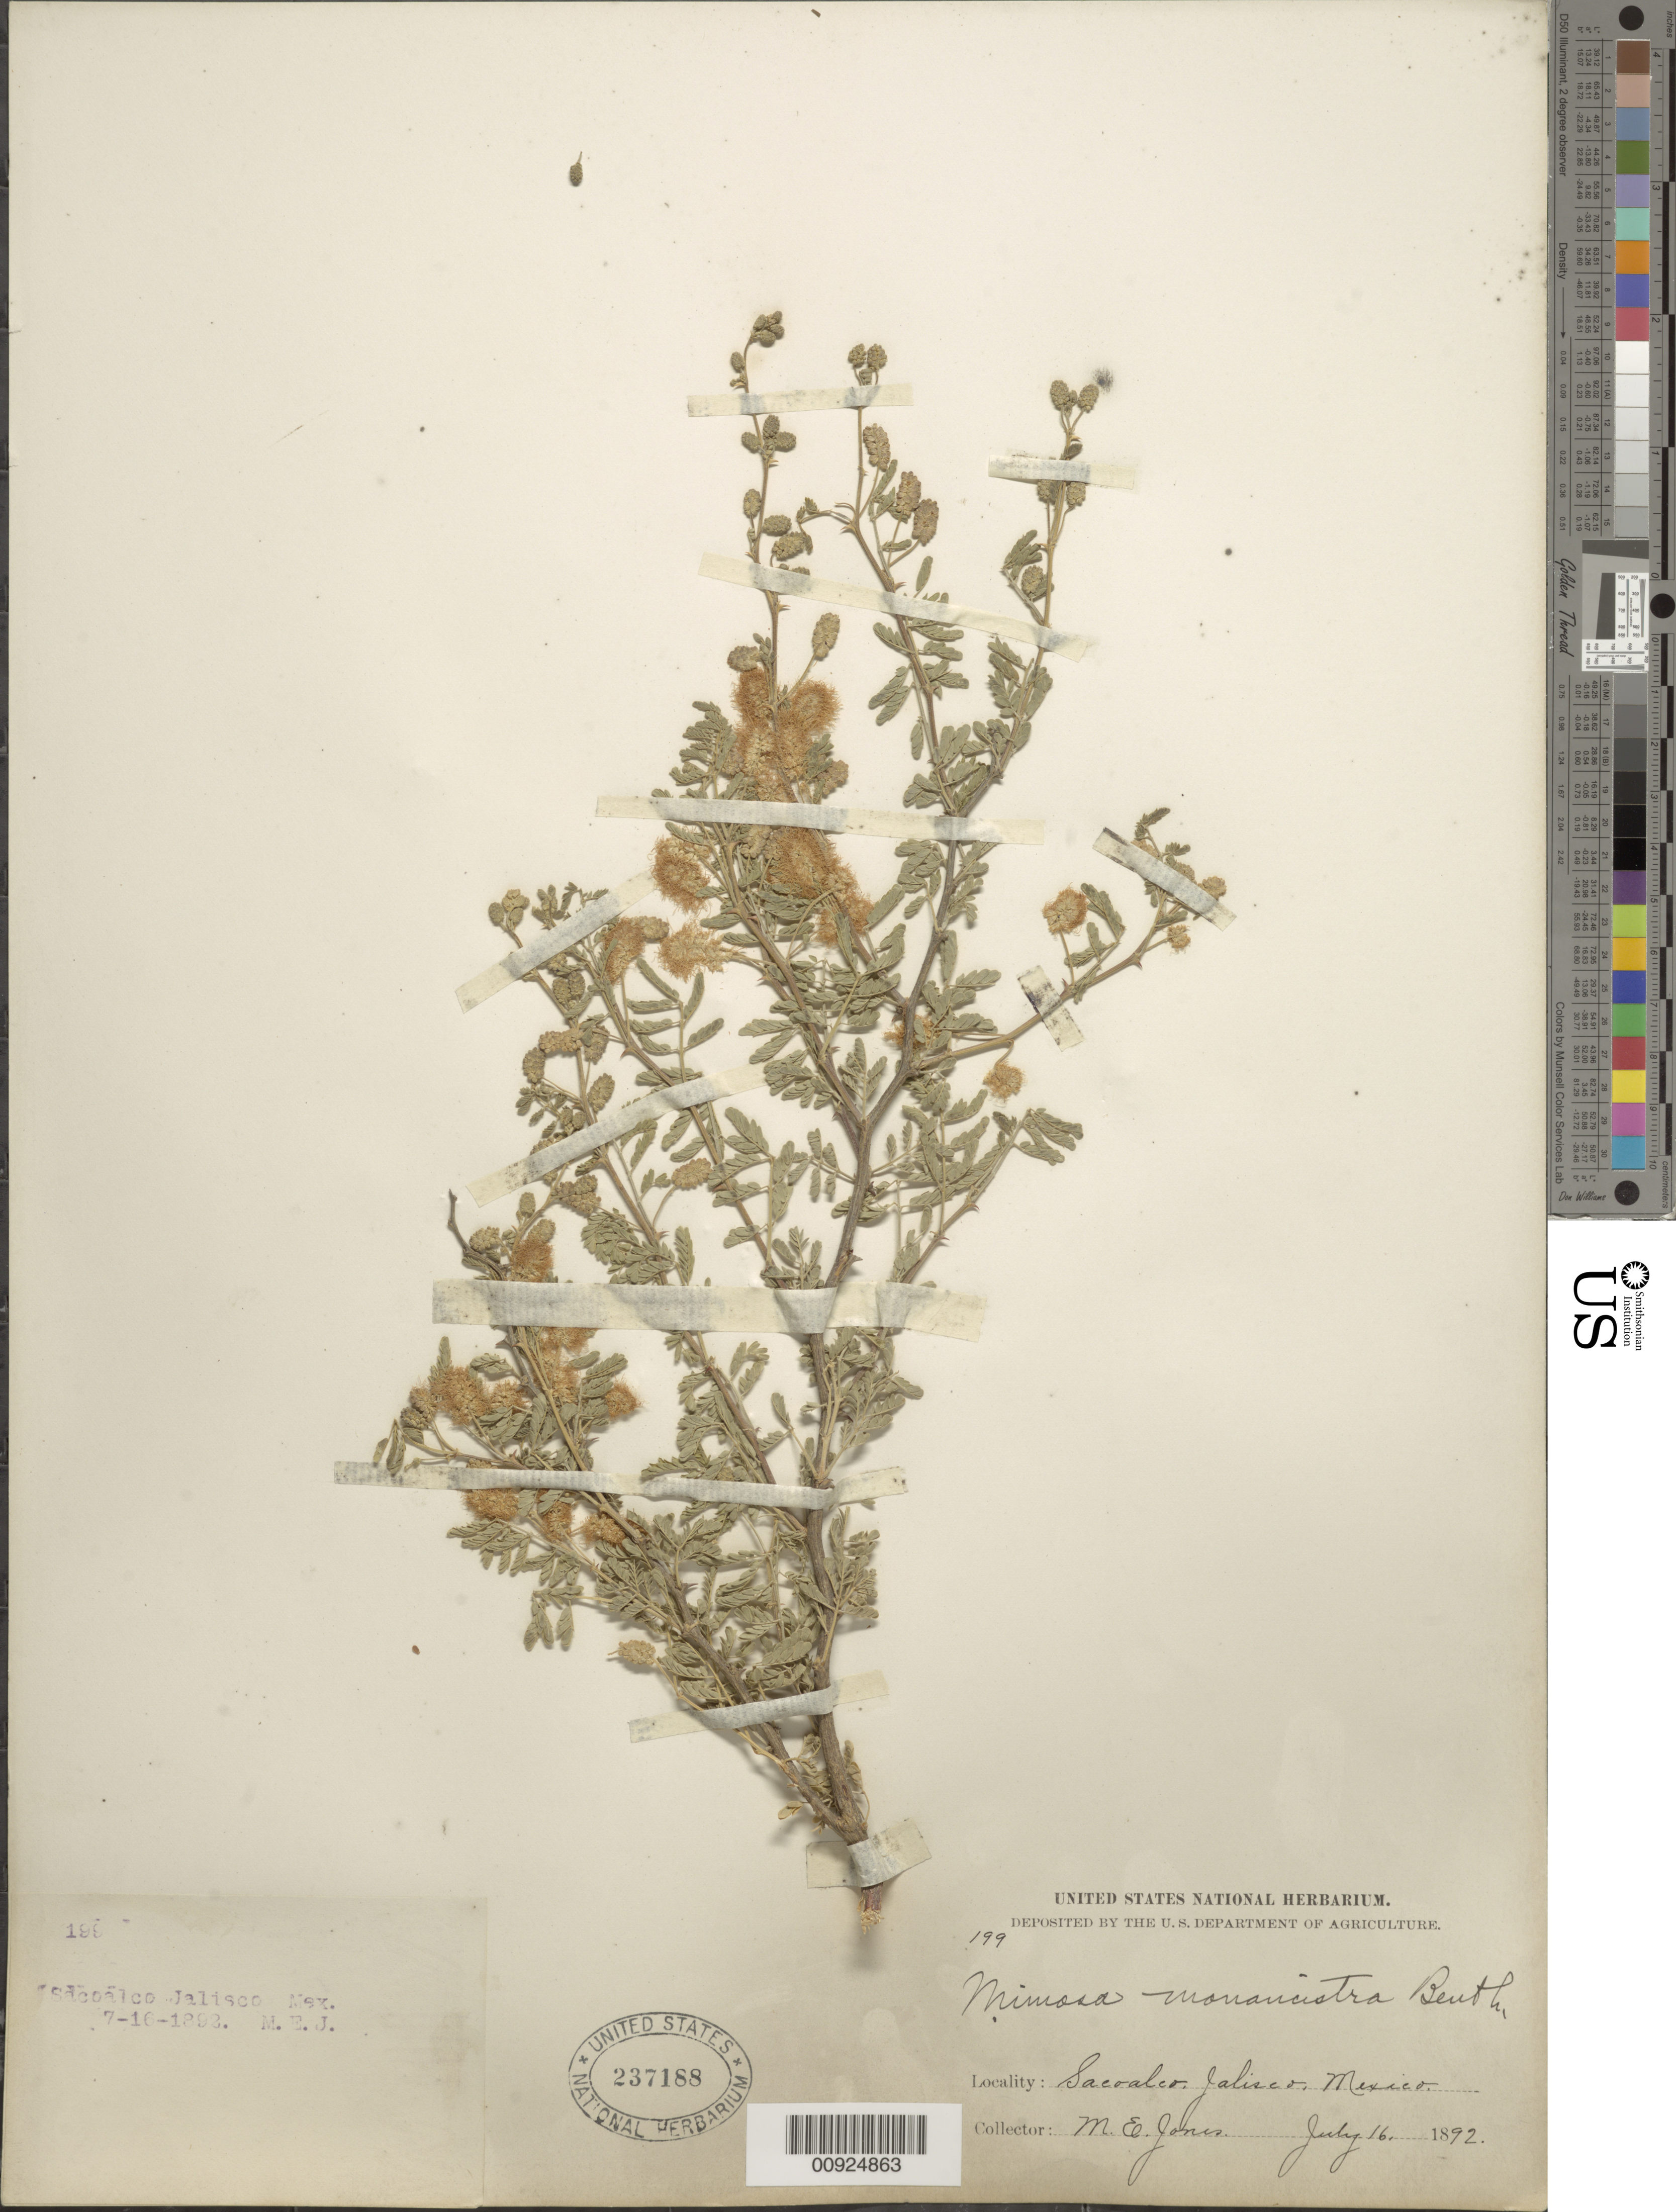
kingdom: Plantae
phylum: Tracheophyta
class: Magnoliopsida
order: Fabales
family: Fabaceae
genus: Mimosa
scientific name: Mimosa monancistra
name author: Benth.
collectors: M. E. Jones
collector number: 199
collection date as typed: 16 Jul 1892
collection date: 1892-07-16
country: Mexico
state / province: Jalisco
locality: Sacoalco, Jalisco.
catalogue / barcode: US 237188